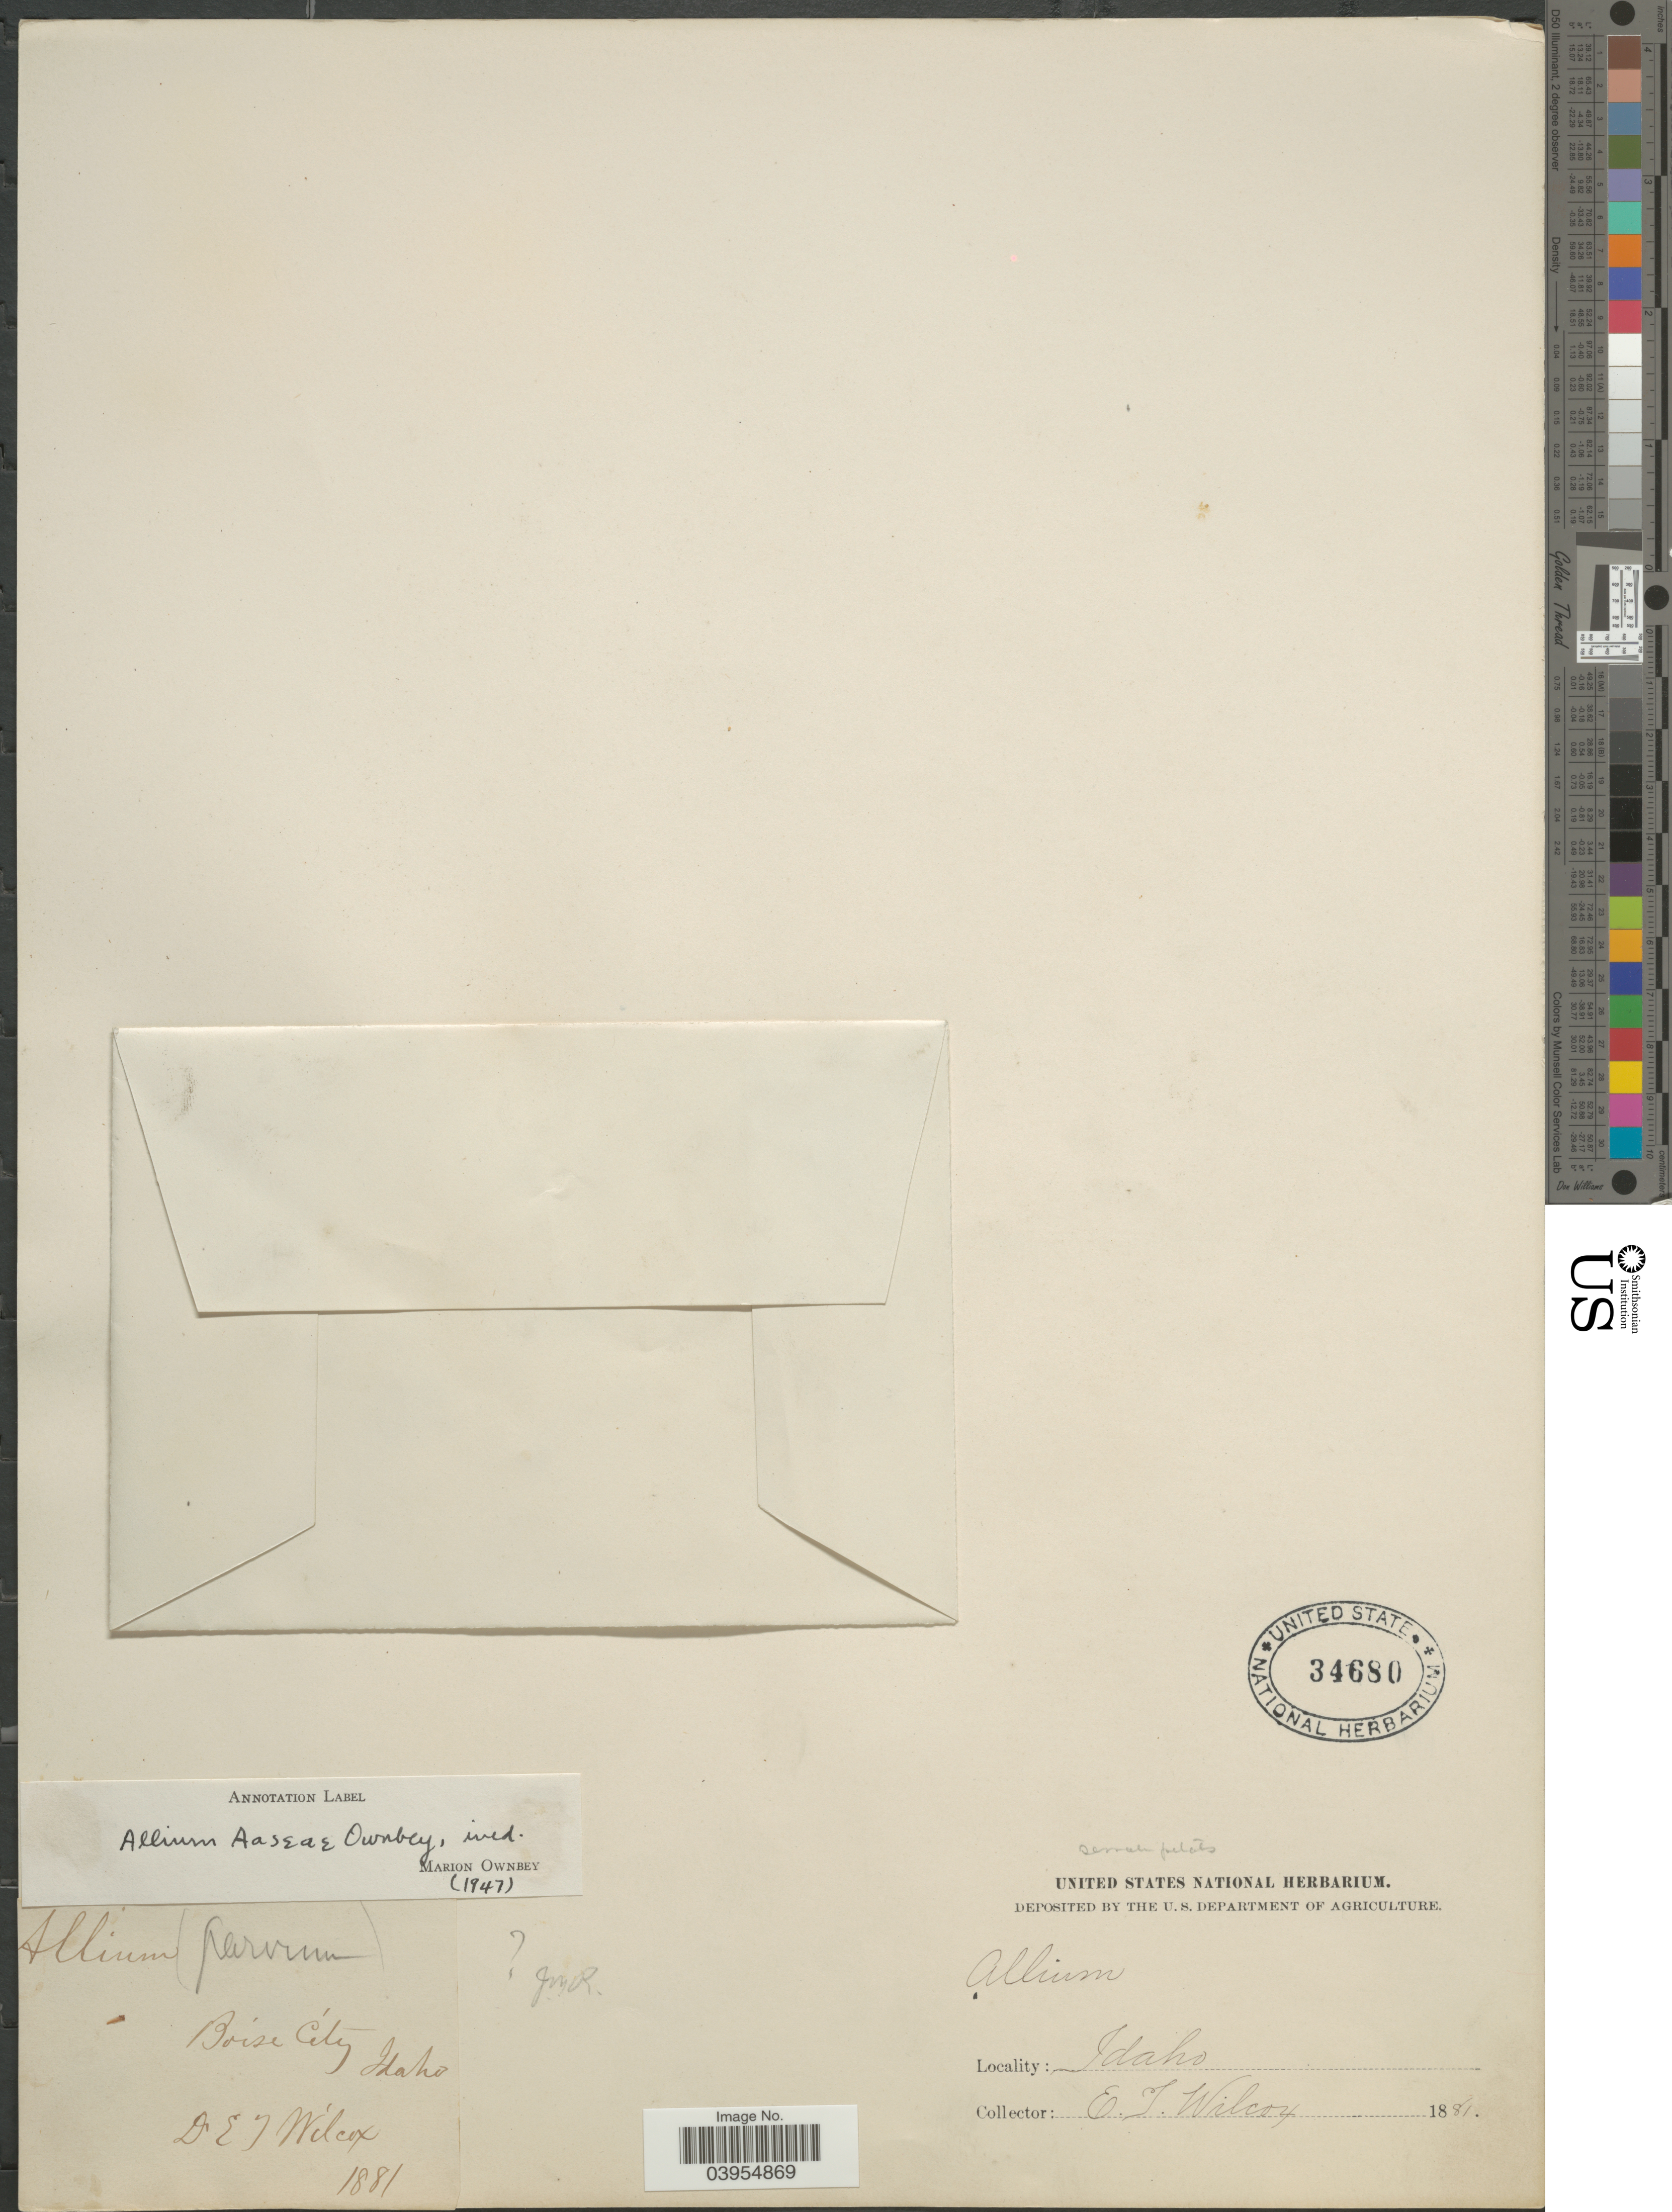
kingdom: Plantae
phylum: Tracheophyta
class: Liliopsida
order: Asparagales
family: Amaryllidaceae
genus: Allium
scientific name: Allium aaseae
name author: Ownbey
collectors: E. Wilcox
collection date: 1881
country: United States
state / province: Idaho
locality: Boise City.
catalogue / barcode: US 34680